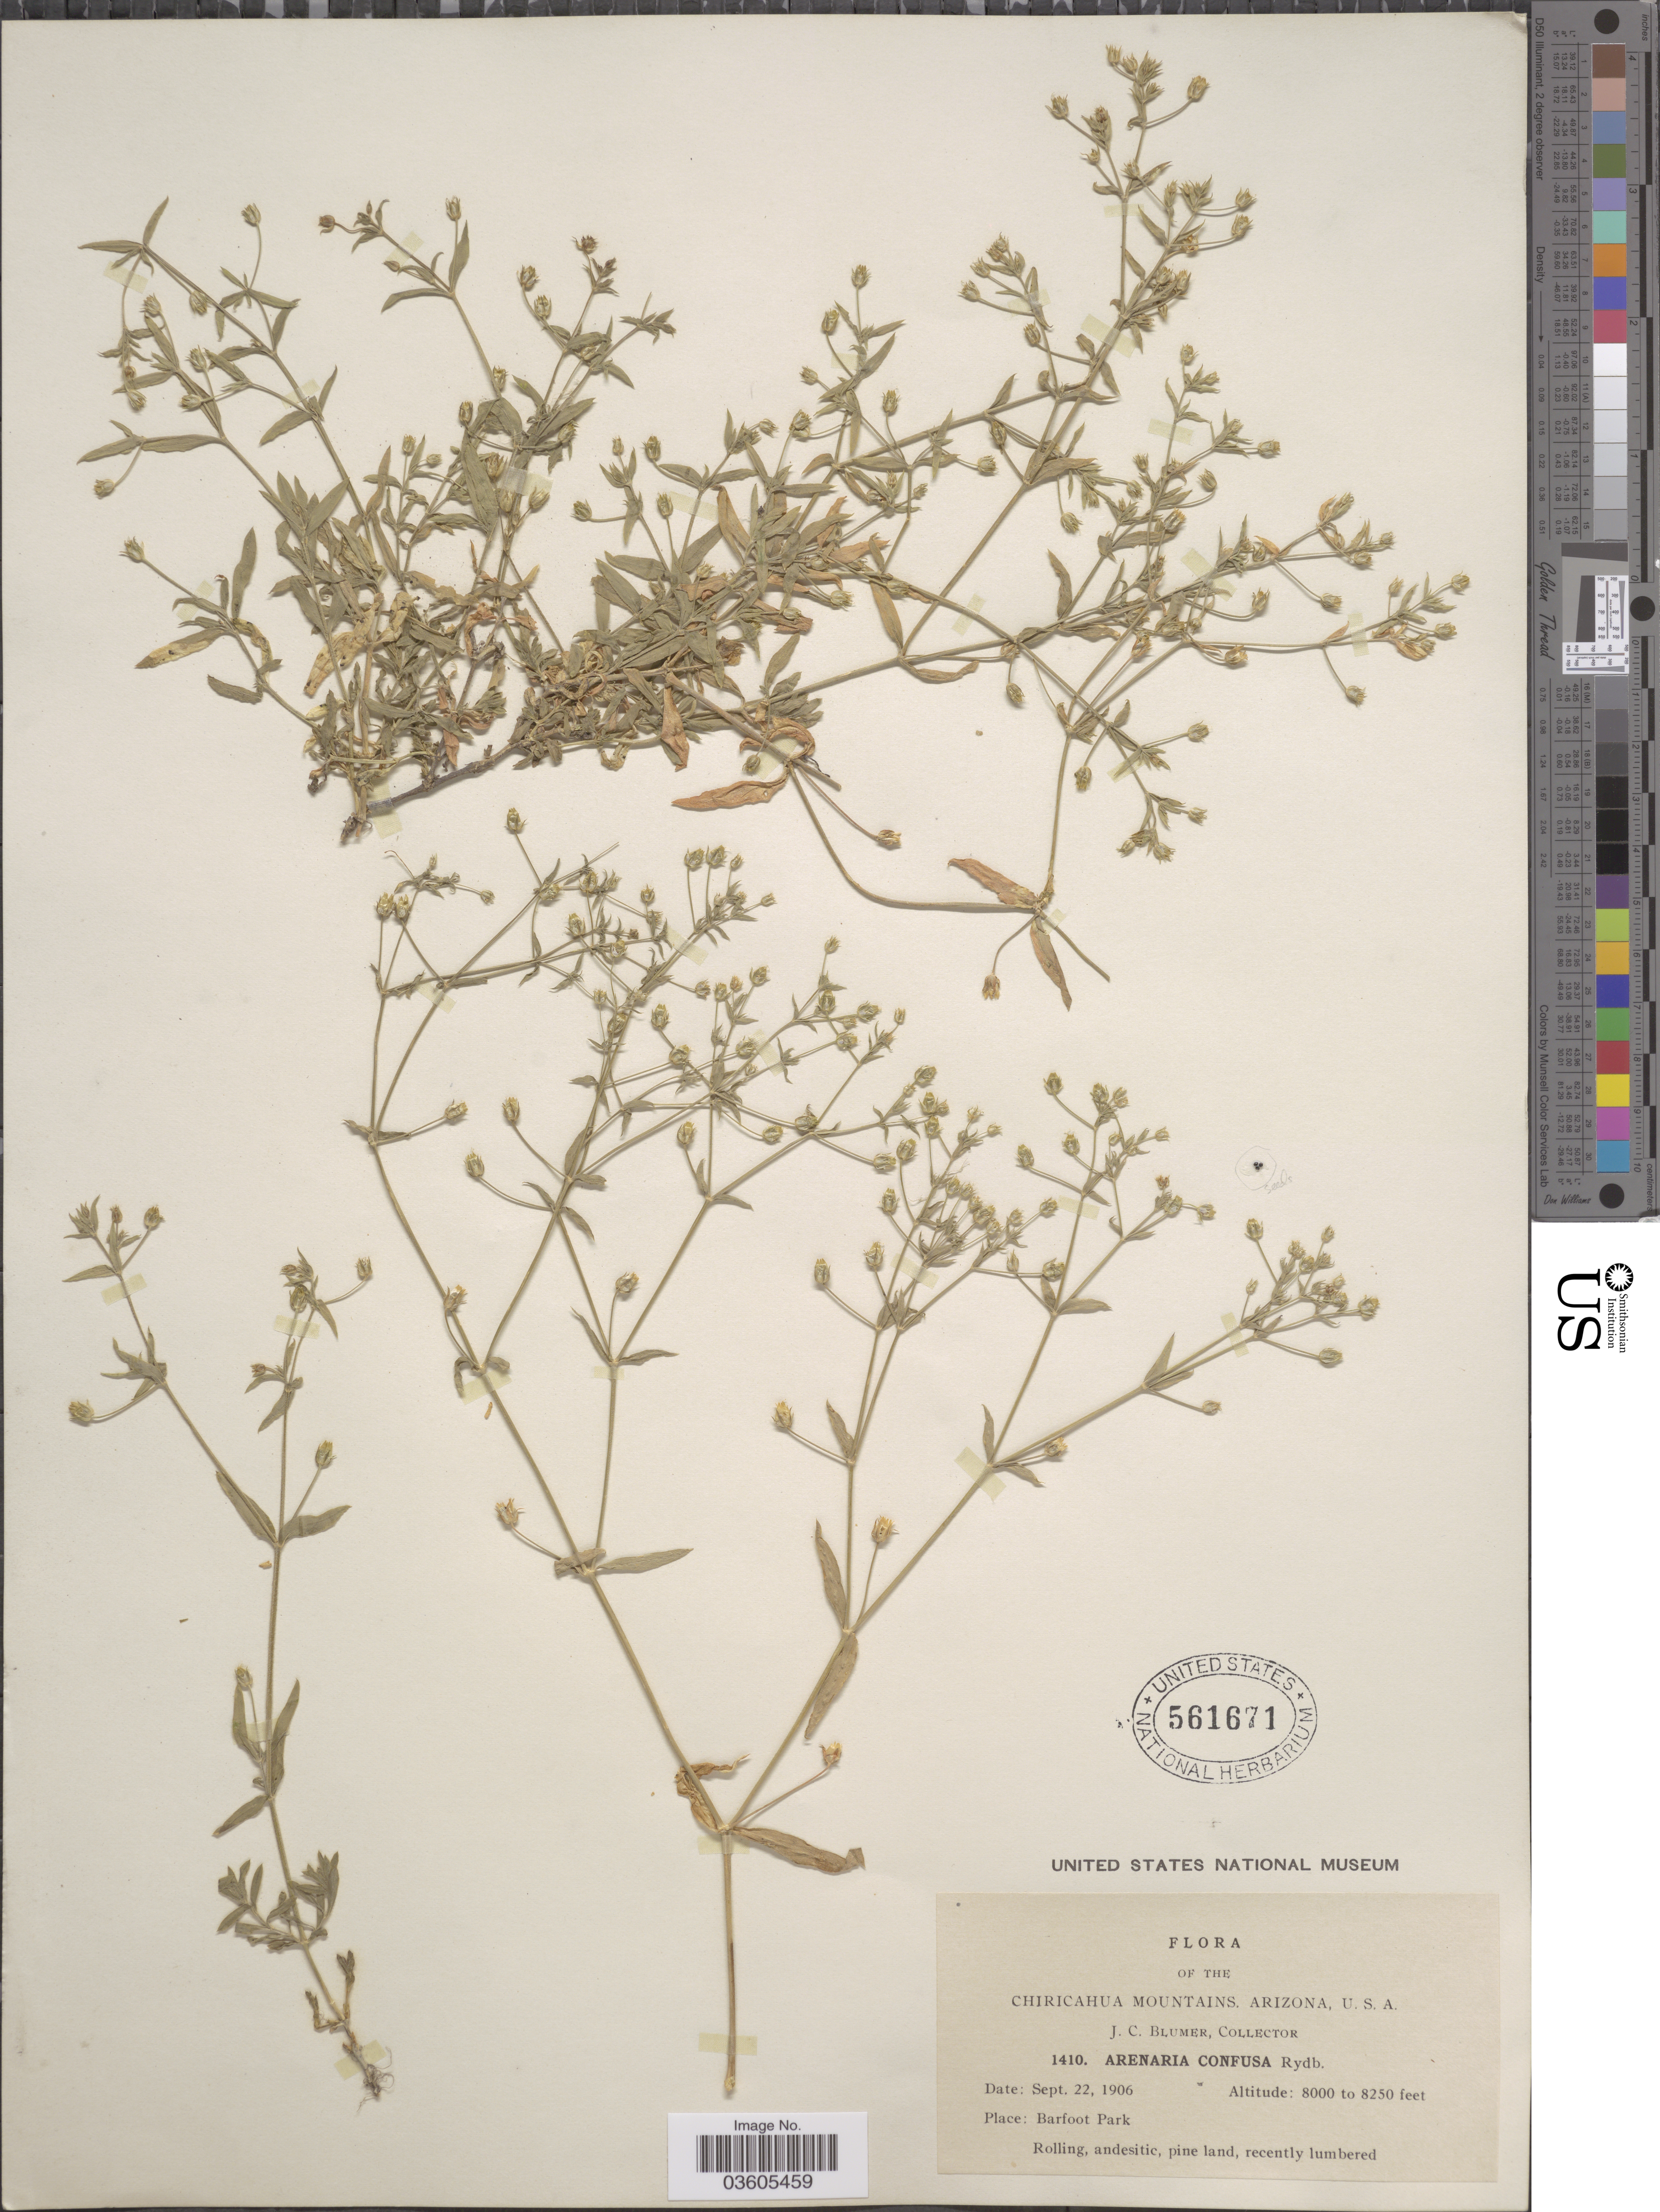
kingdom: Plantae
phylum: Tracheophyta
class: Magnoliopsida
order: Caryophyllales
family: Caryophyllaceae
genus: Arenaria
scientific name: Arenaria confusa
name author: Rydb.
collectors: J. C. Blumer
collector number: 1410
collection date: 1906-09-22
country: United States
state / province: Arizona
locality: The Chiricahua Mountains. Barfoot Park.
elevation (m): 2438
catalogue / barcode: US 561671